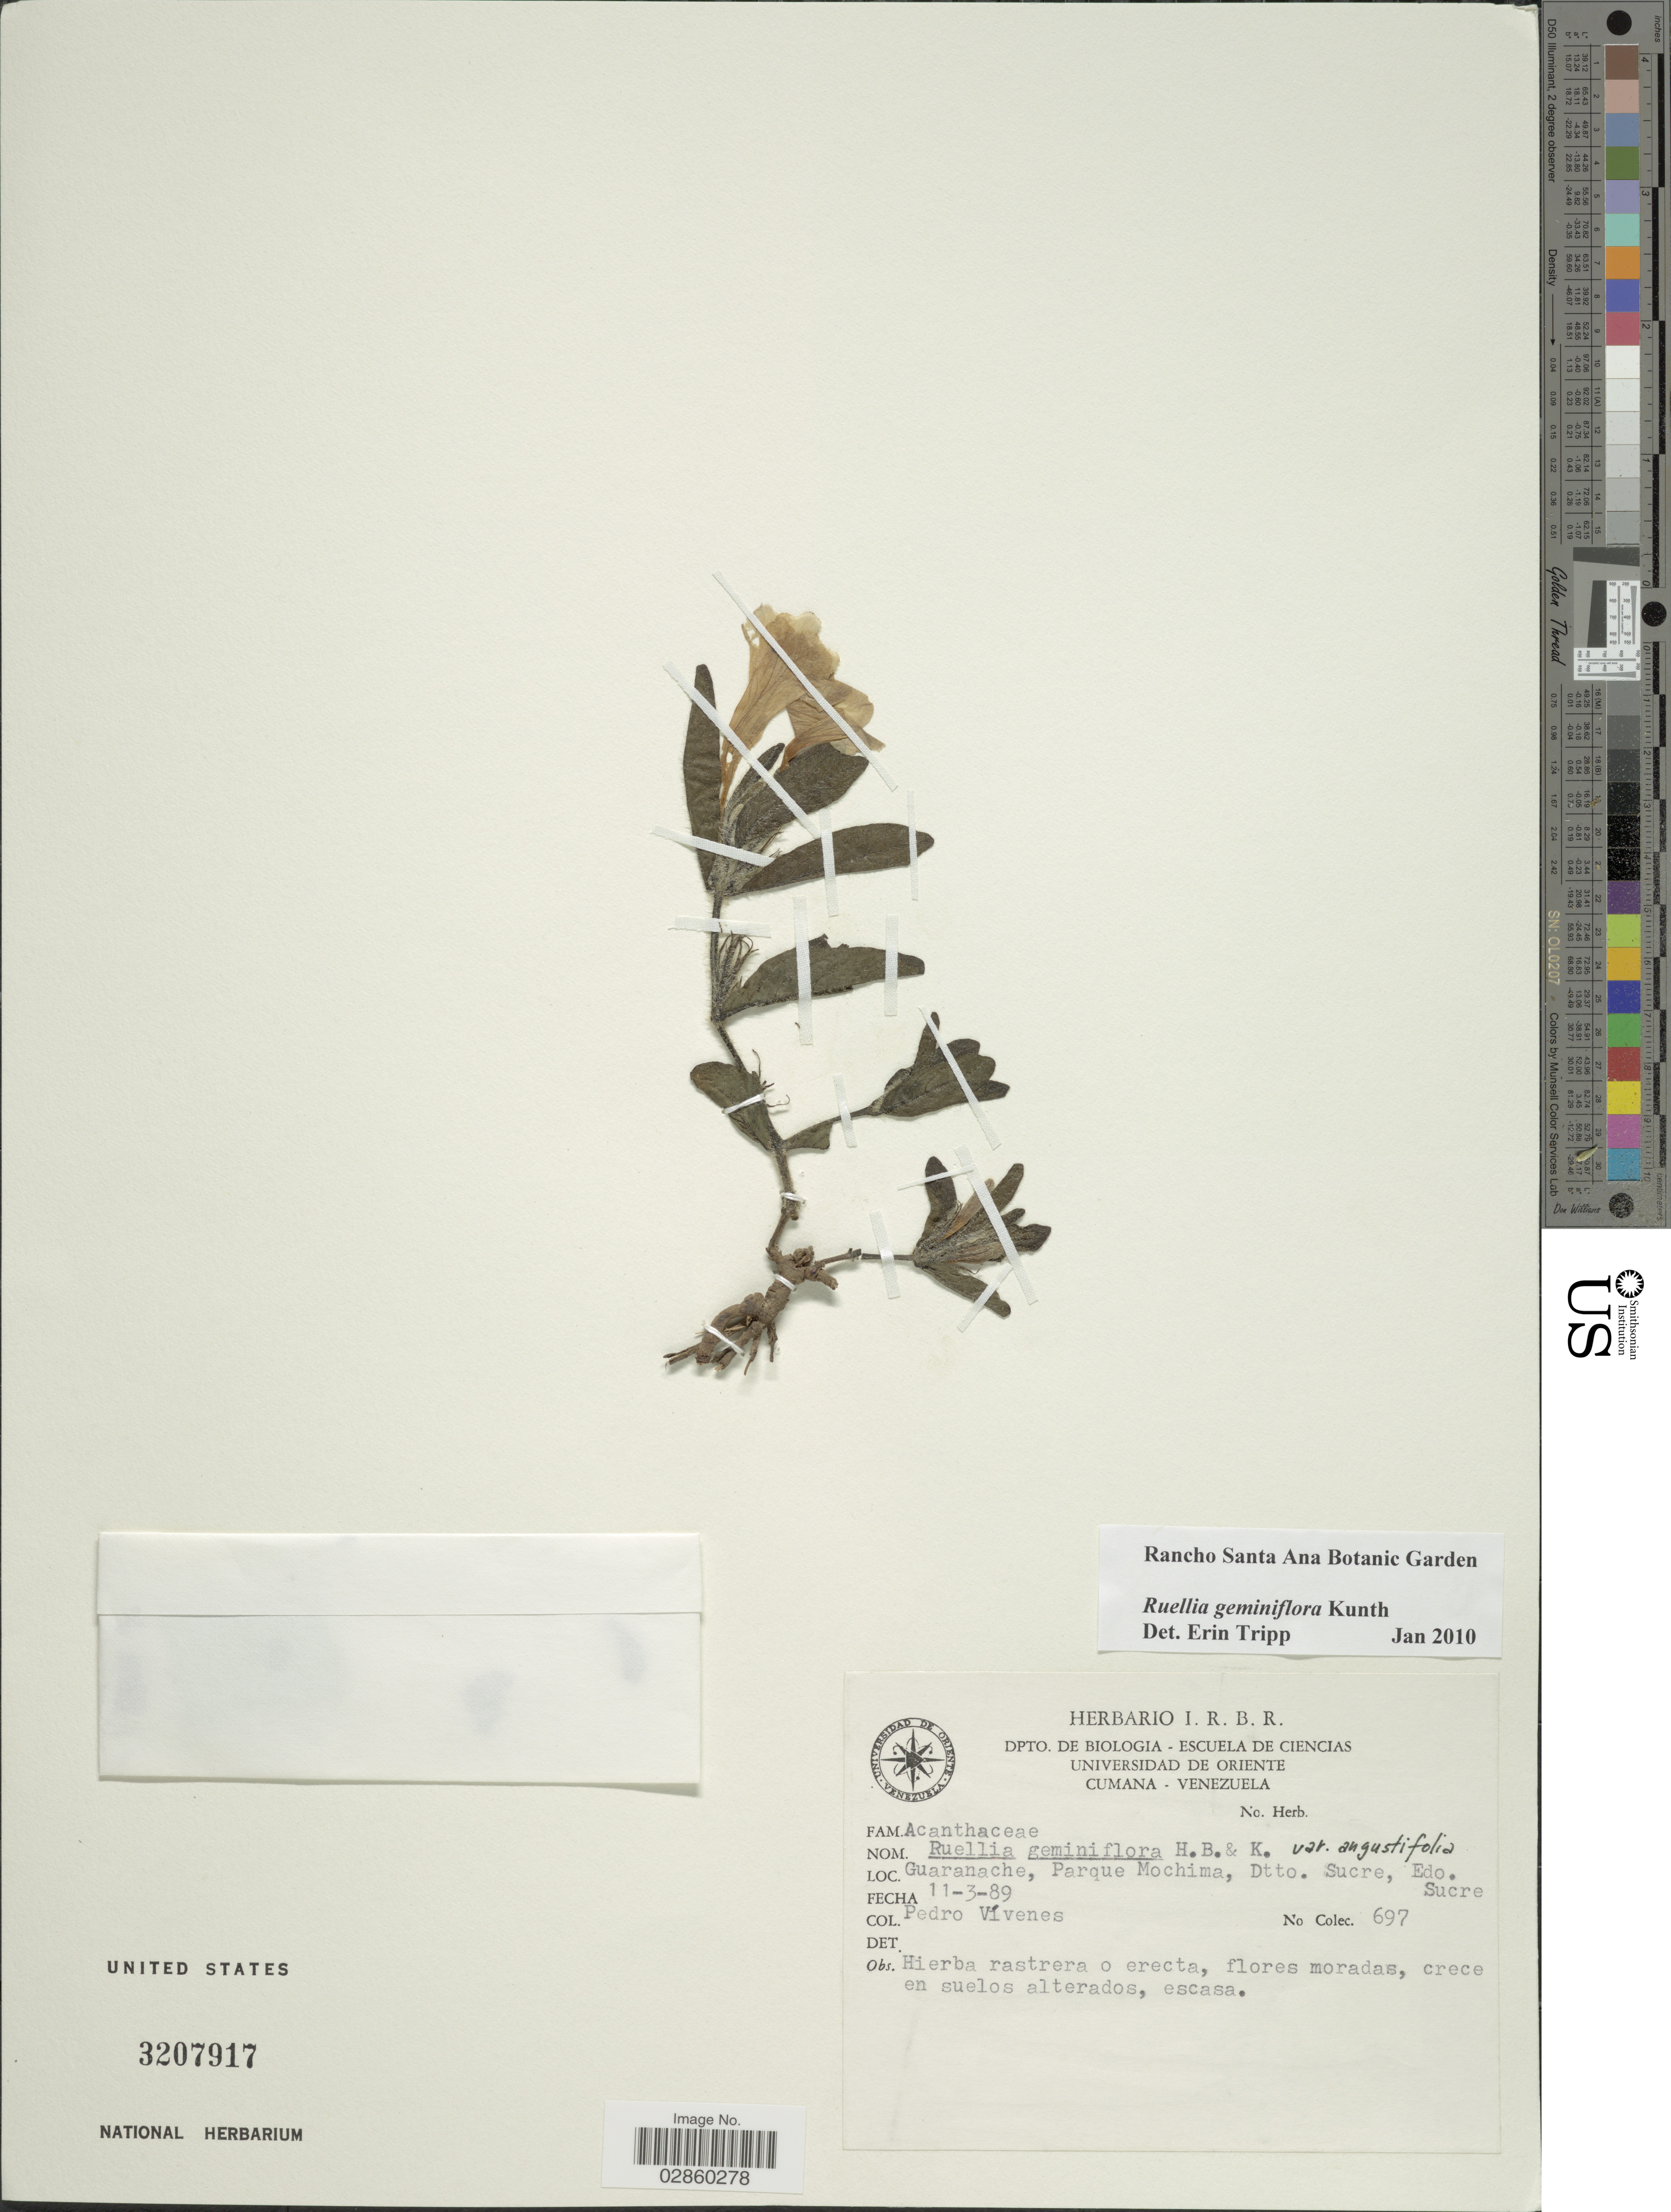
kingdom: Plantae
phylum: Tracheophyta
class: Magnoliopsida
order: Lamiales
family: Acanthaceae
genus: Ruellia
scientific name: Ruellia geminiflora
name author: Kunth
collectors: P. Vivenes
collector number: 697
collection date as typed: Transcribed d/m/y: 11/3/89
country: Venezuela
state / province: Sucre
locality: Guaranache, Parque Mochima, Dtto. Sucre.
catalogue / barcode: US 3207917